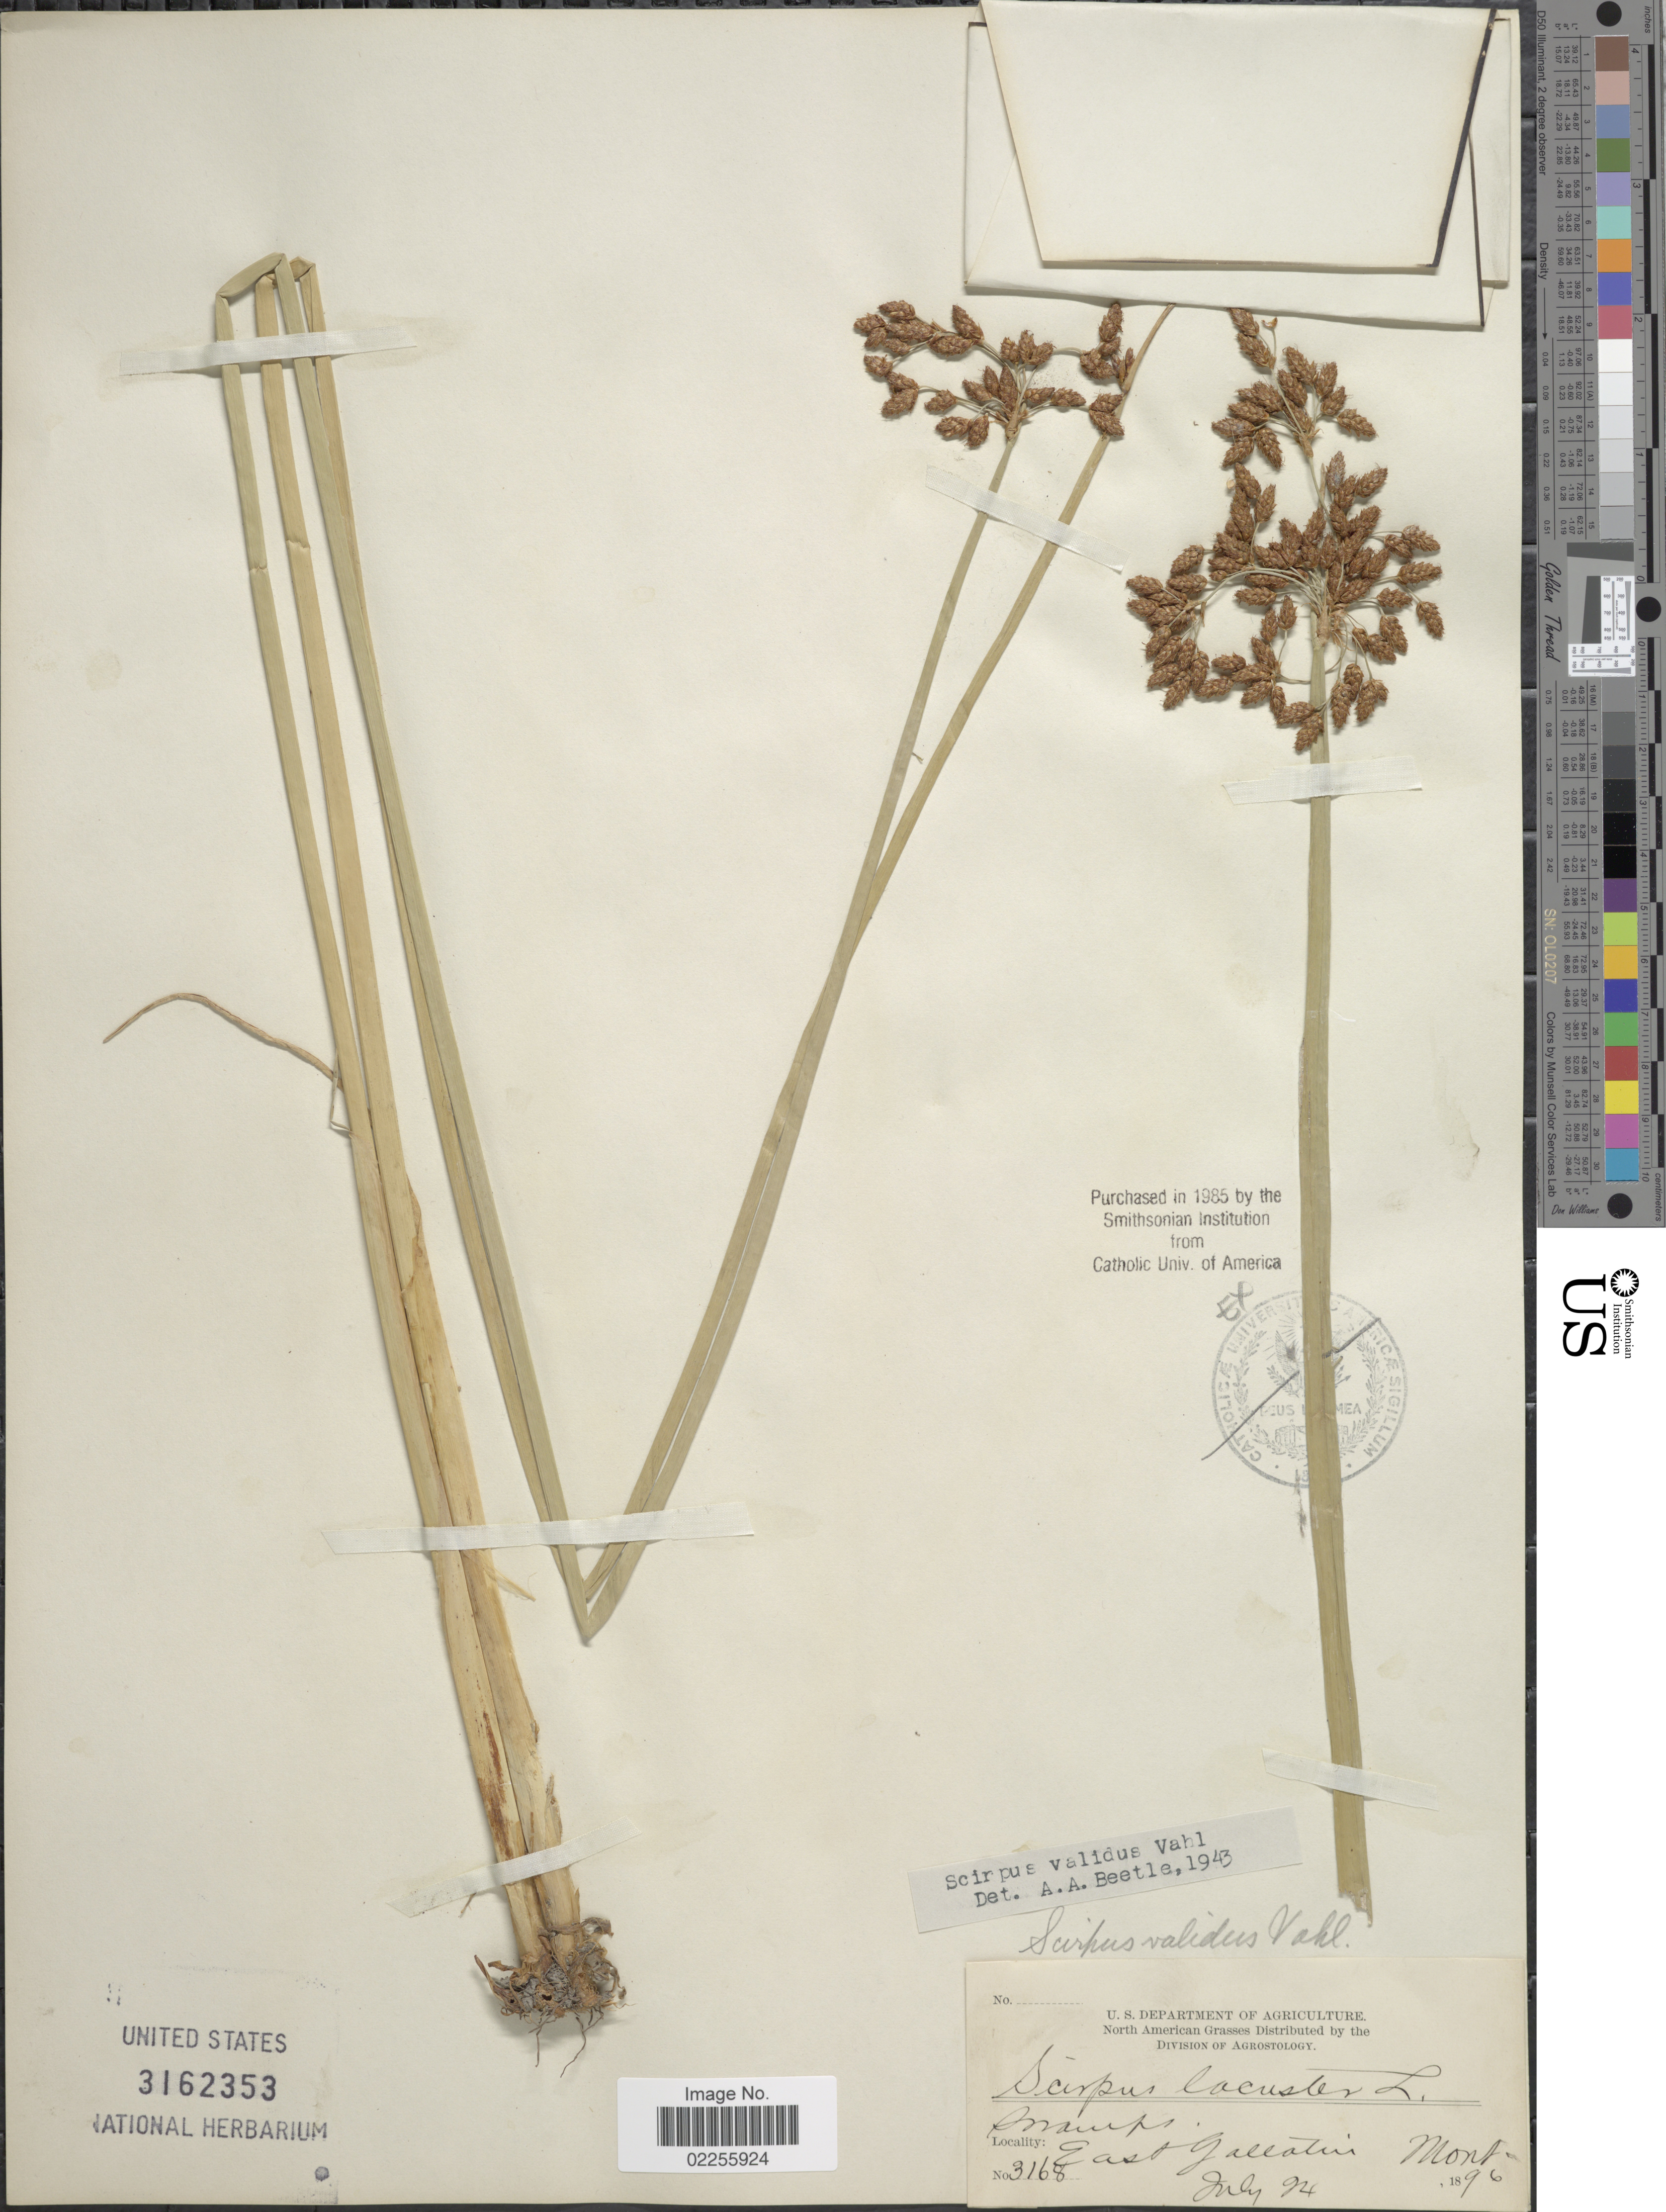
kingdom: Plantae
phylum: Tracheophyta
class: Liliopsida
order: Poales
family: Cyperaceae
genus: Schoenoplectus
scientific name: Schoenoplectus tabernaemontani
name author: (C.C. Gmel.) Palla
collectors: U.S. Department of Agriculture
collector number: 3168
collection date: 1896-07-24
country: United States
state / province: Montana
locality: Swamps, East Gallatin.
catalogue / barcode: US 3162353